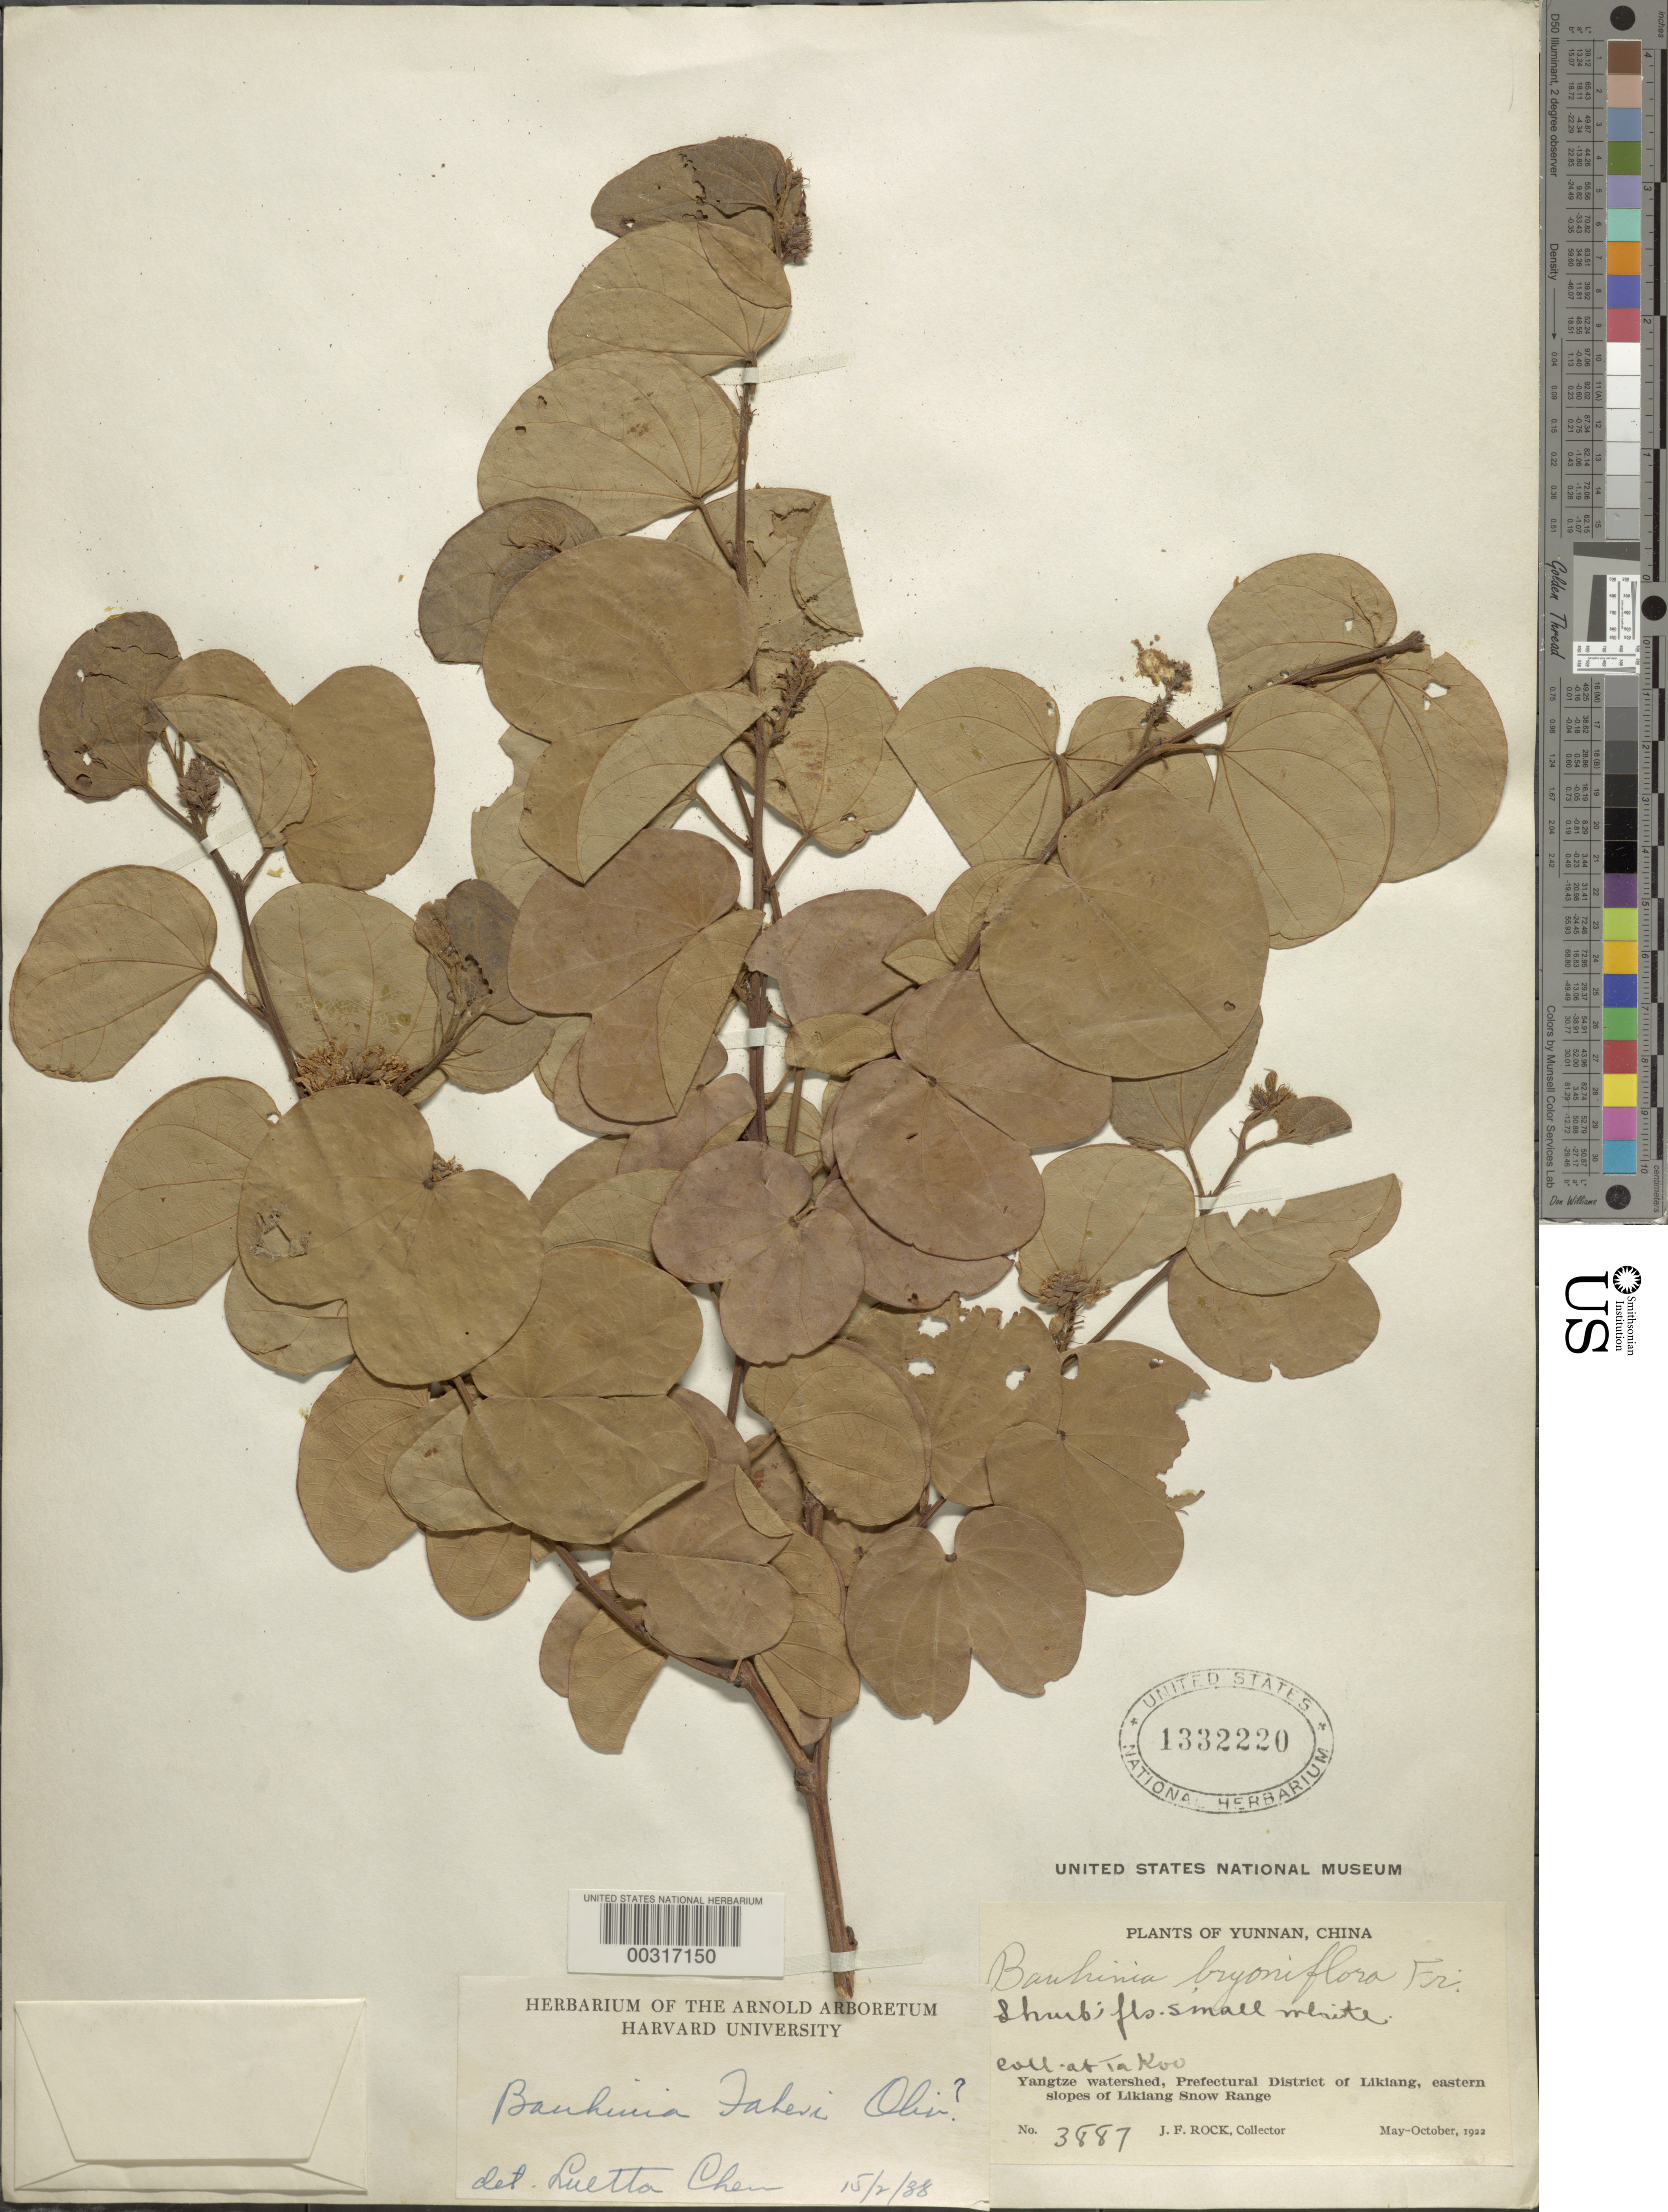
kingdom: Plantae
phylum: Tracheophyta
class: Magnoliopsida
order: Fabales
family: Fabaceae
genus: Bauhinia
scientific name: Bauhinia brachycarpa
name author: Wall. ex Benth.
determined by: U.S. National Herbarium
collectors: J. F. Rock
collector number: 3887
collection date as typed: May 1922 to -- Jun 1922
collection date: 1922-05/1922-06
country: China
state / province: Yunnan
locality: Yangtze watershed, prefectural dist. of Likiang, eastern slopes of Likiang snow range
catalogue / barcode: US 1332220